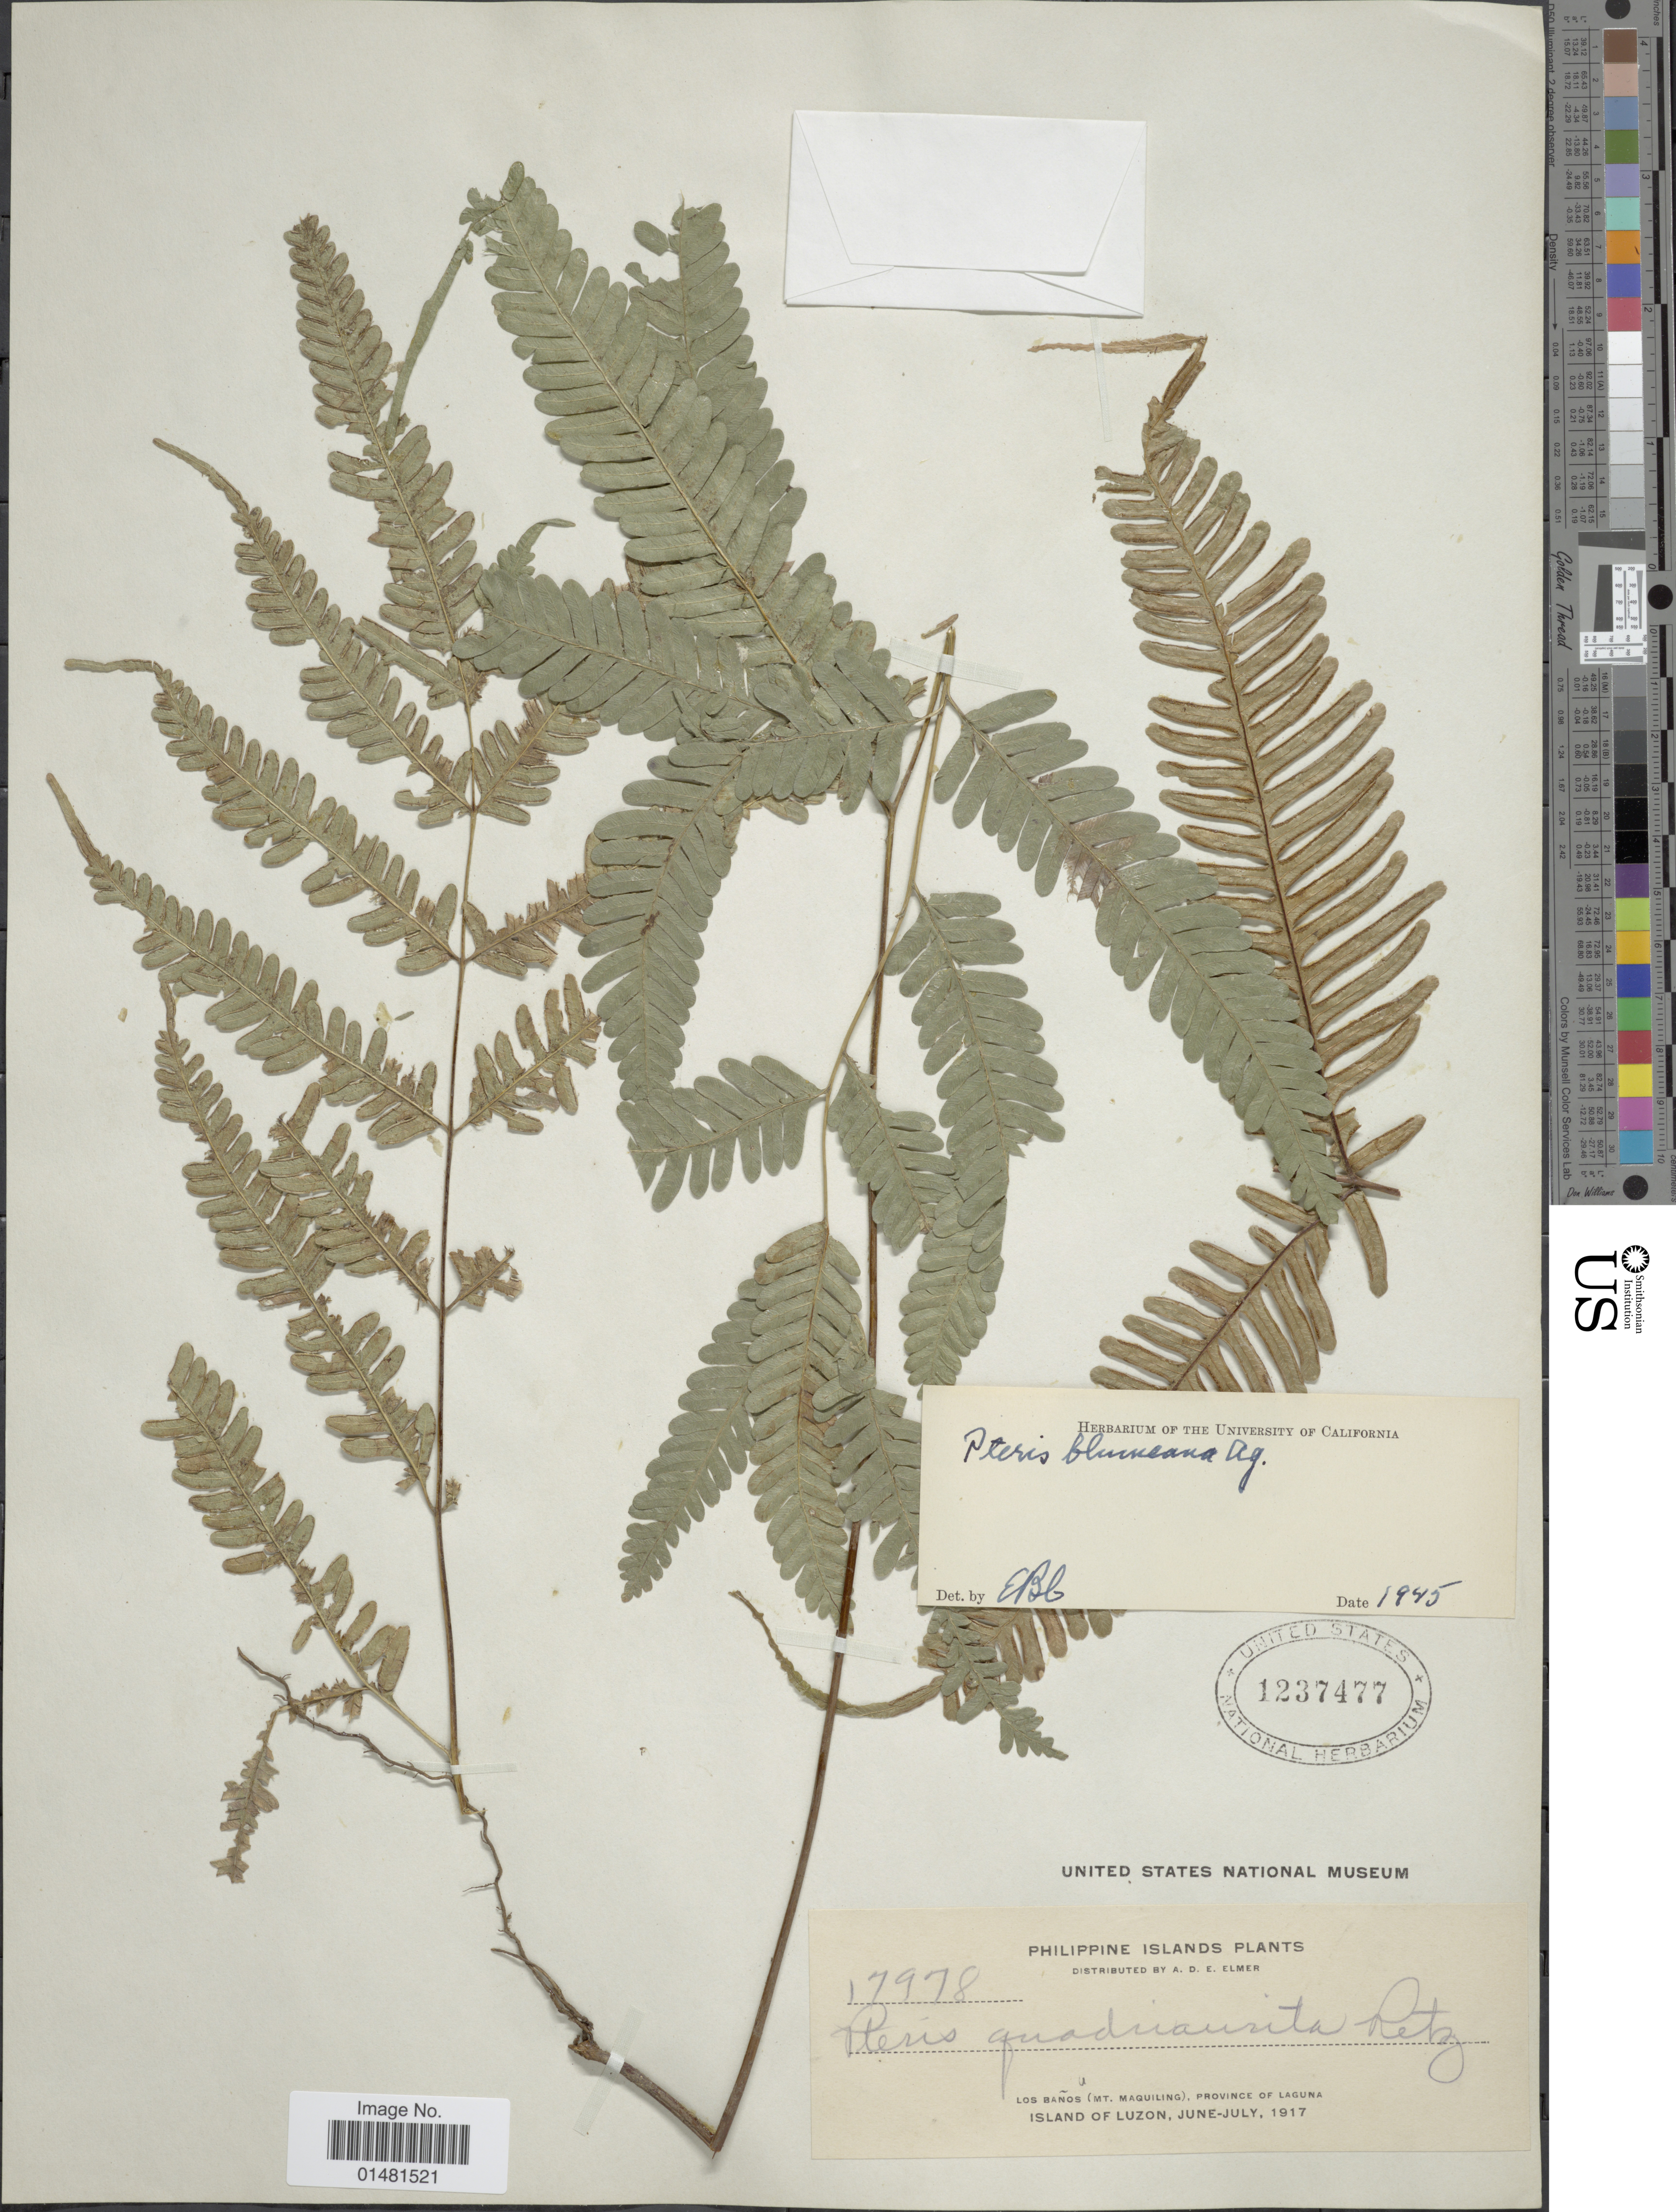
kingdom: Plantae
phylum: Tracheophyta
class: Polypodiopsida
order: Polypodiales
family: Pteridaceae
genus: Pteris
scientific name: Pteris blumeana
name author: J. Agardh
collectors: A. D. E. Elmer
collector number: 17978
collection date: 1917-06/1917-07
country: Philippines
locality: Philippine Islands Plants, Los Baños (Mt. Maquiling), Province of Laguna, Island of Luzon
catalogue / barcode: US 1237477